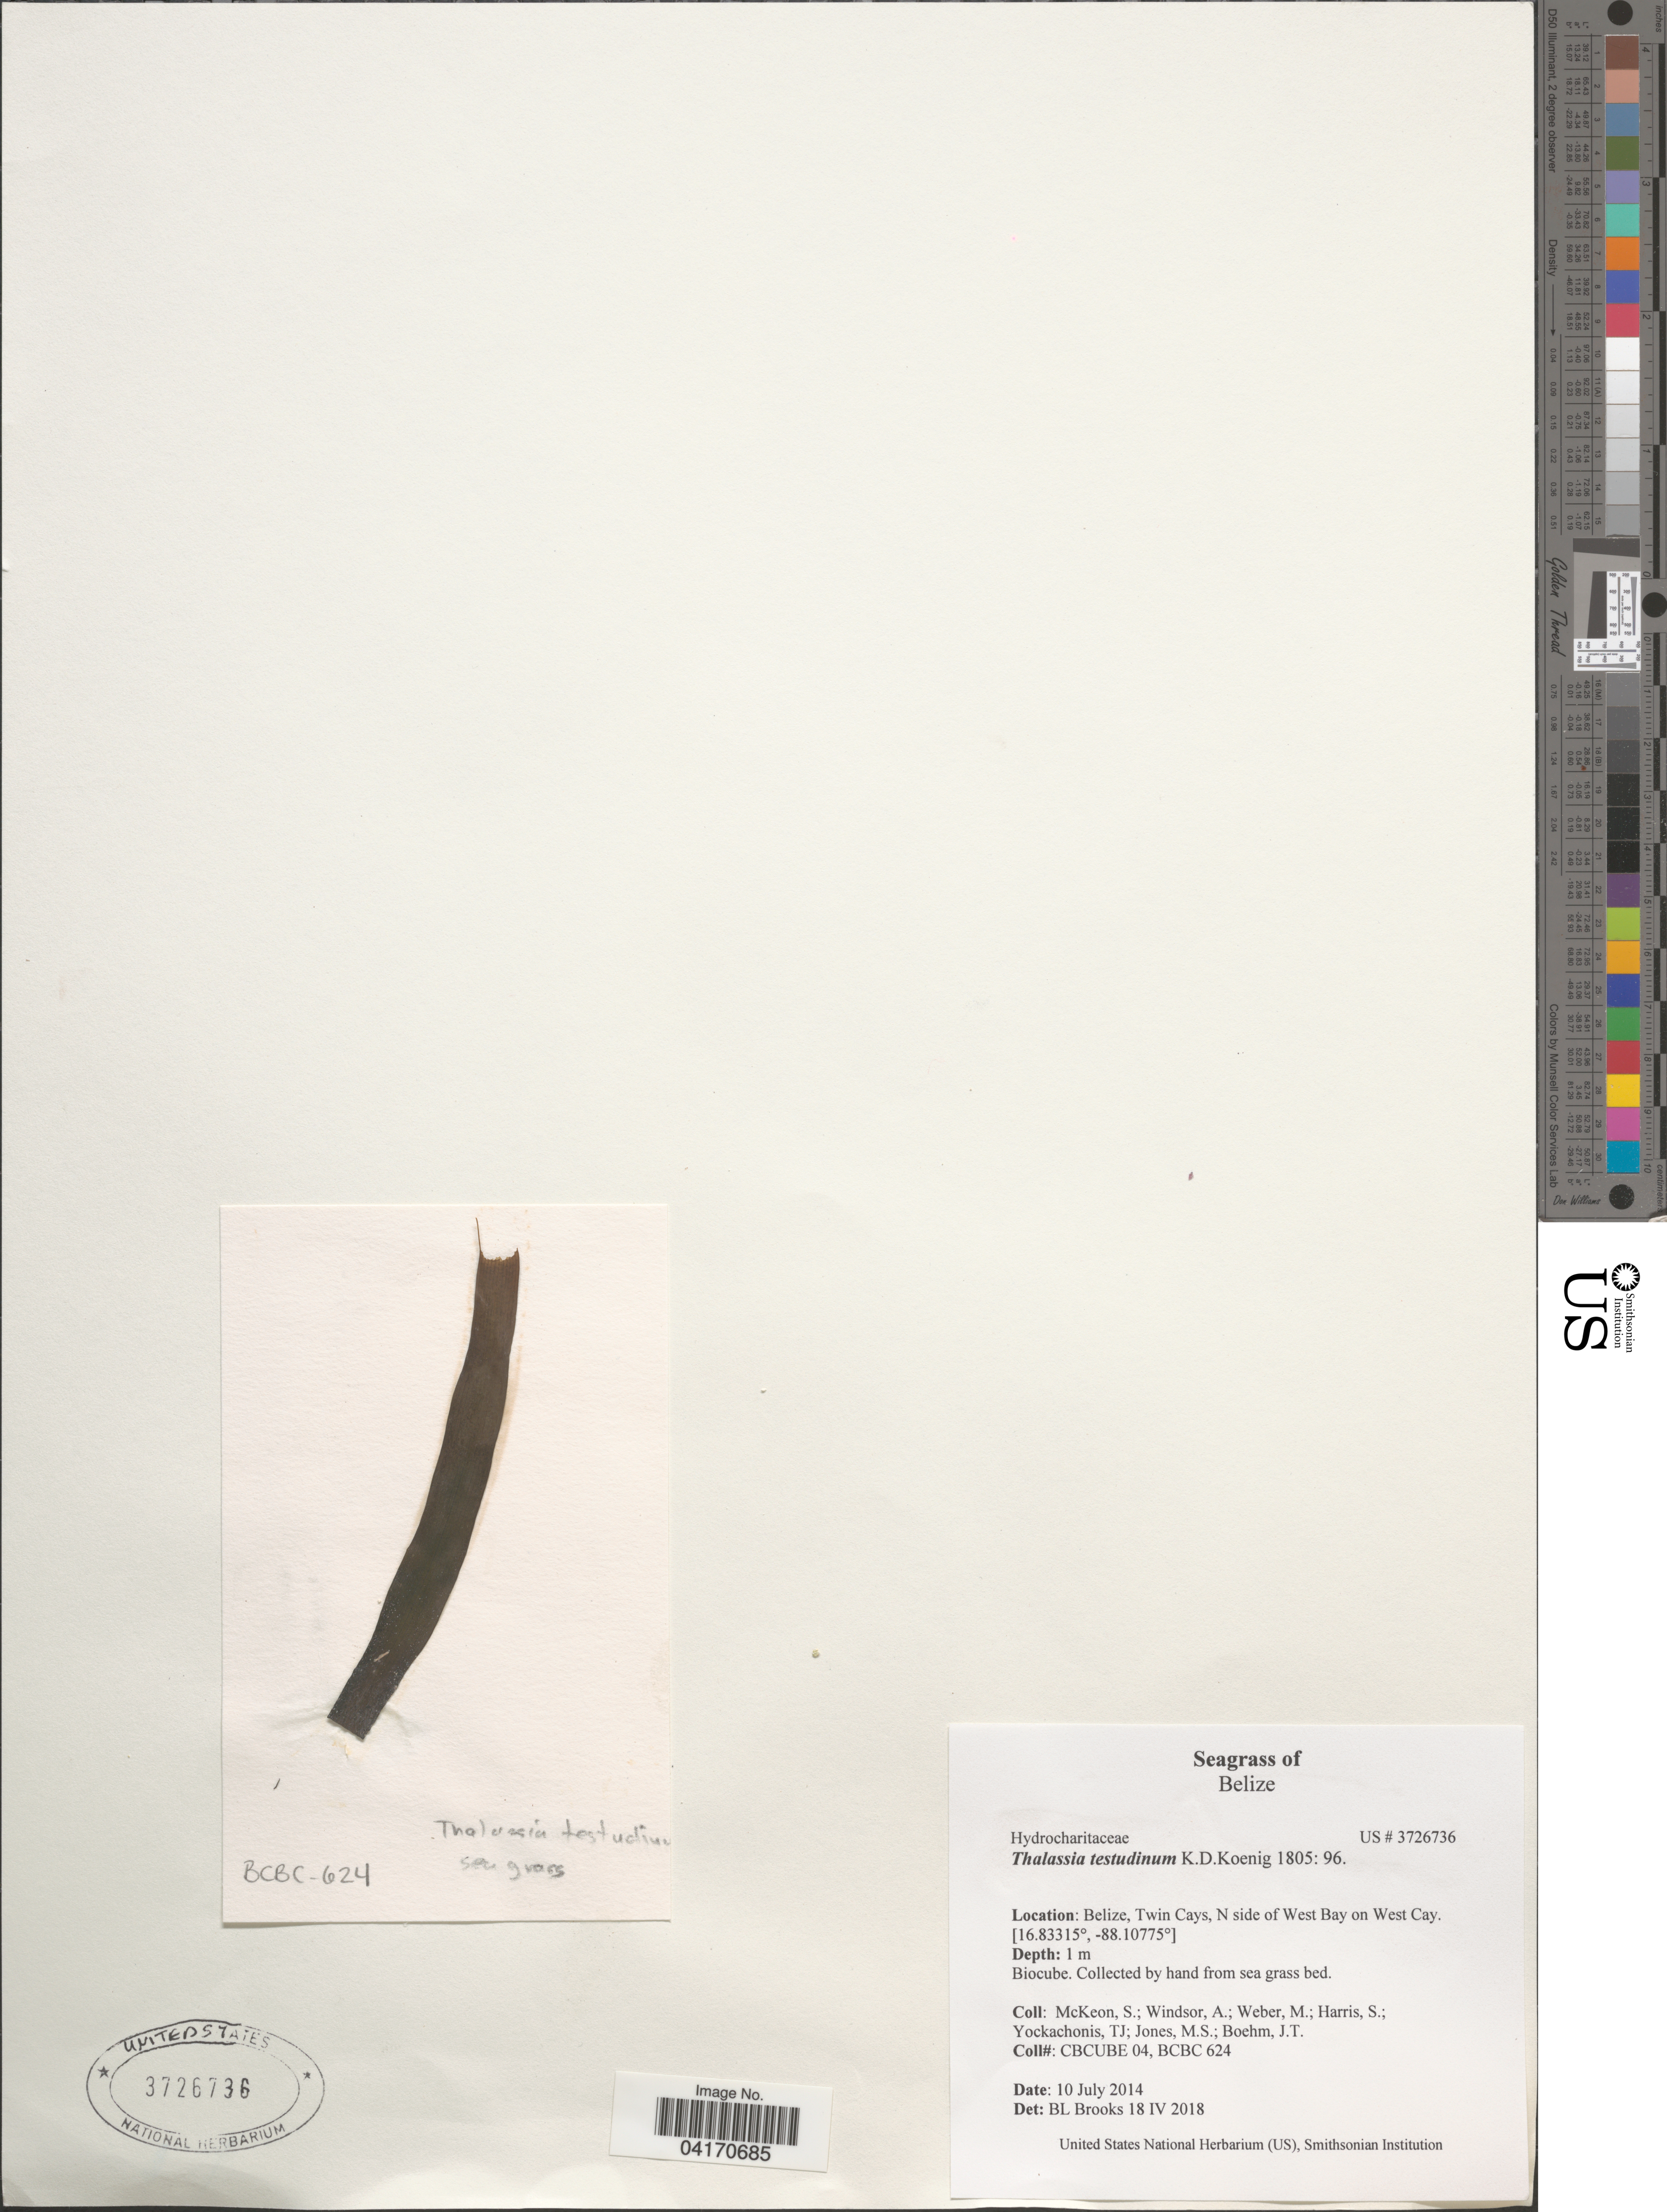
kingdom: Plantae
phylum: Tracheophyta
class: Liliopsida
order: Alismatales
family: Hydrocharitaceae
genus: Thalassia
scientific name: Thalassia testudinum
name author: Banks & Sol. ex K.D. Koenig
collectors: S. McKeon, A. Windsor, M. Weber, S. Harris & et al.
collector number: CBCUBE 04/BCBC 624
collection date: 2014-07-10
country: Belize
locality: Twin Cays, N side of West Bay on West Cay.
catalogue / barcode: US 3726736